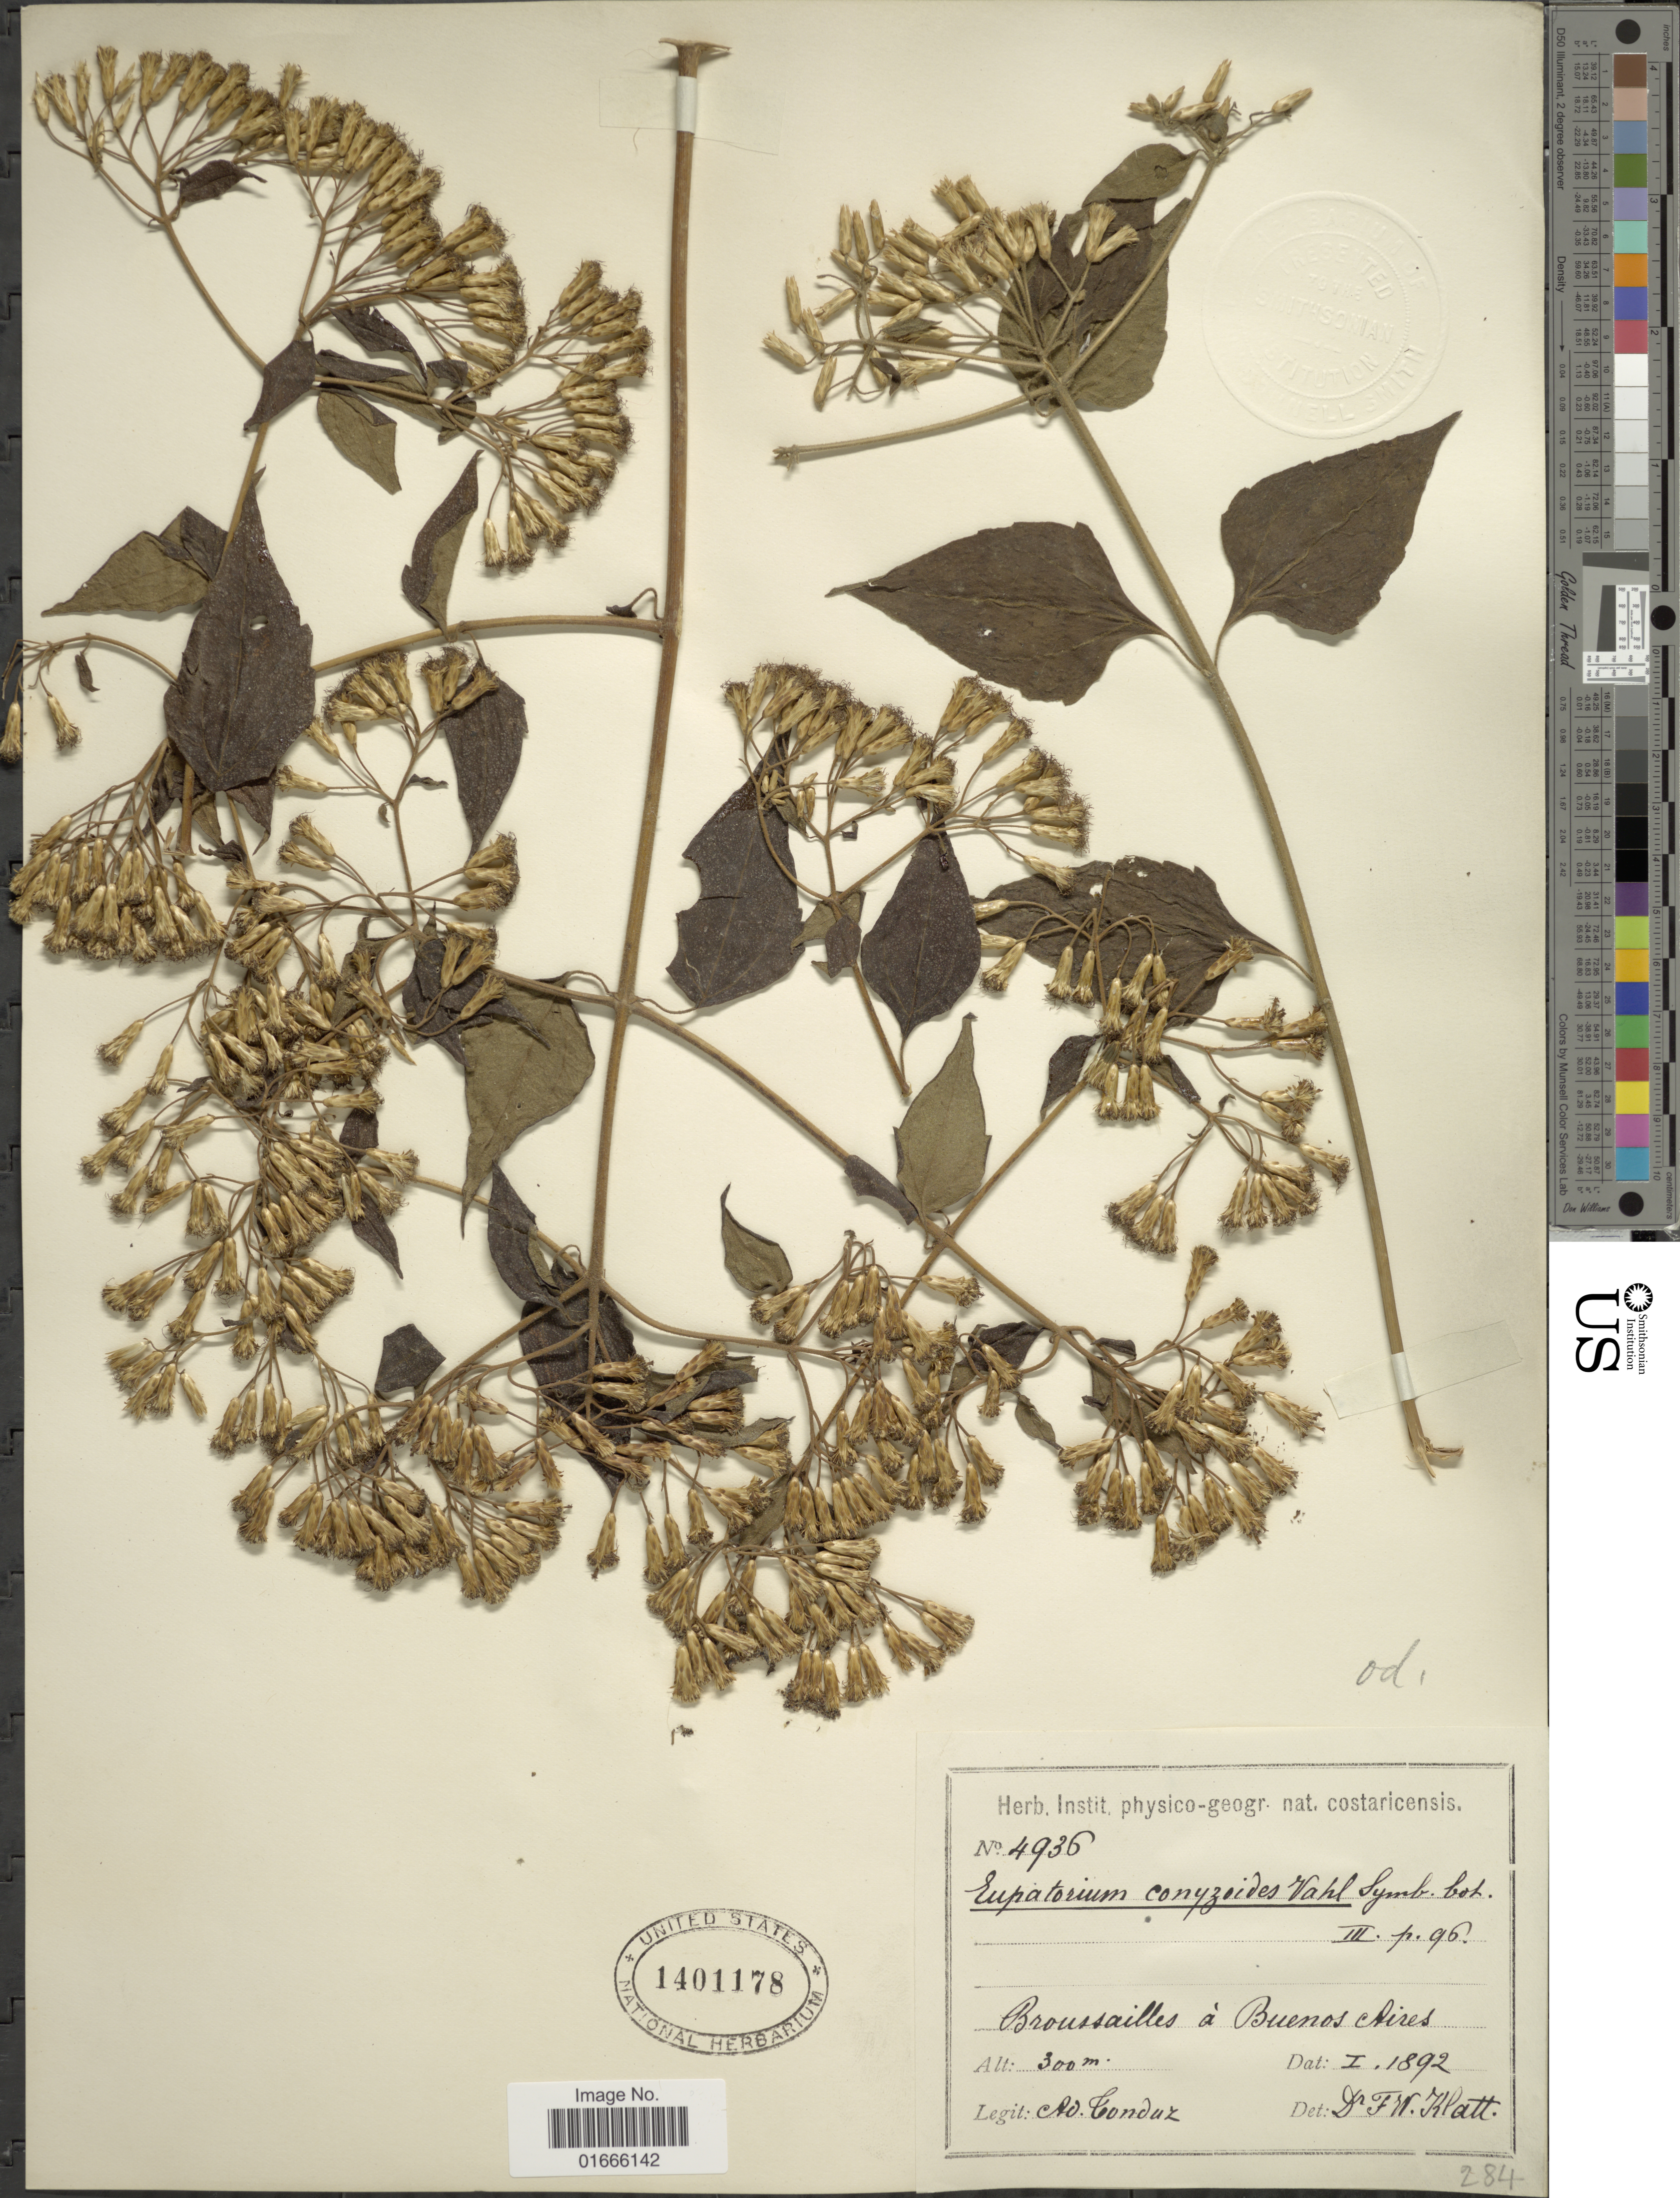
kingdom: Plantae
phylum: Tracheophyta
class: Magnoliopsida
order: Asterales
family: Asteraceae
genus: Chromolaena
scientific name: Chromolaena odorata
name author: (L.) R.M. King & H. Rob.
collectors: A. Tonduz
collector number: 4936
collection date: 1892-01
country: Costa Rica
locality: Broussailles a Buenos aires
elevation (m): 300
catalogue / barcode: US 1401178